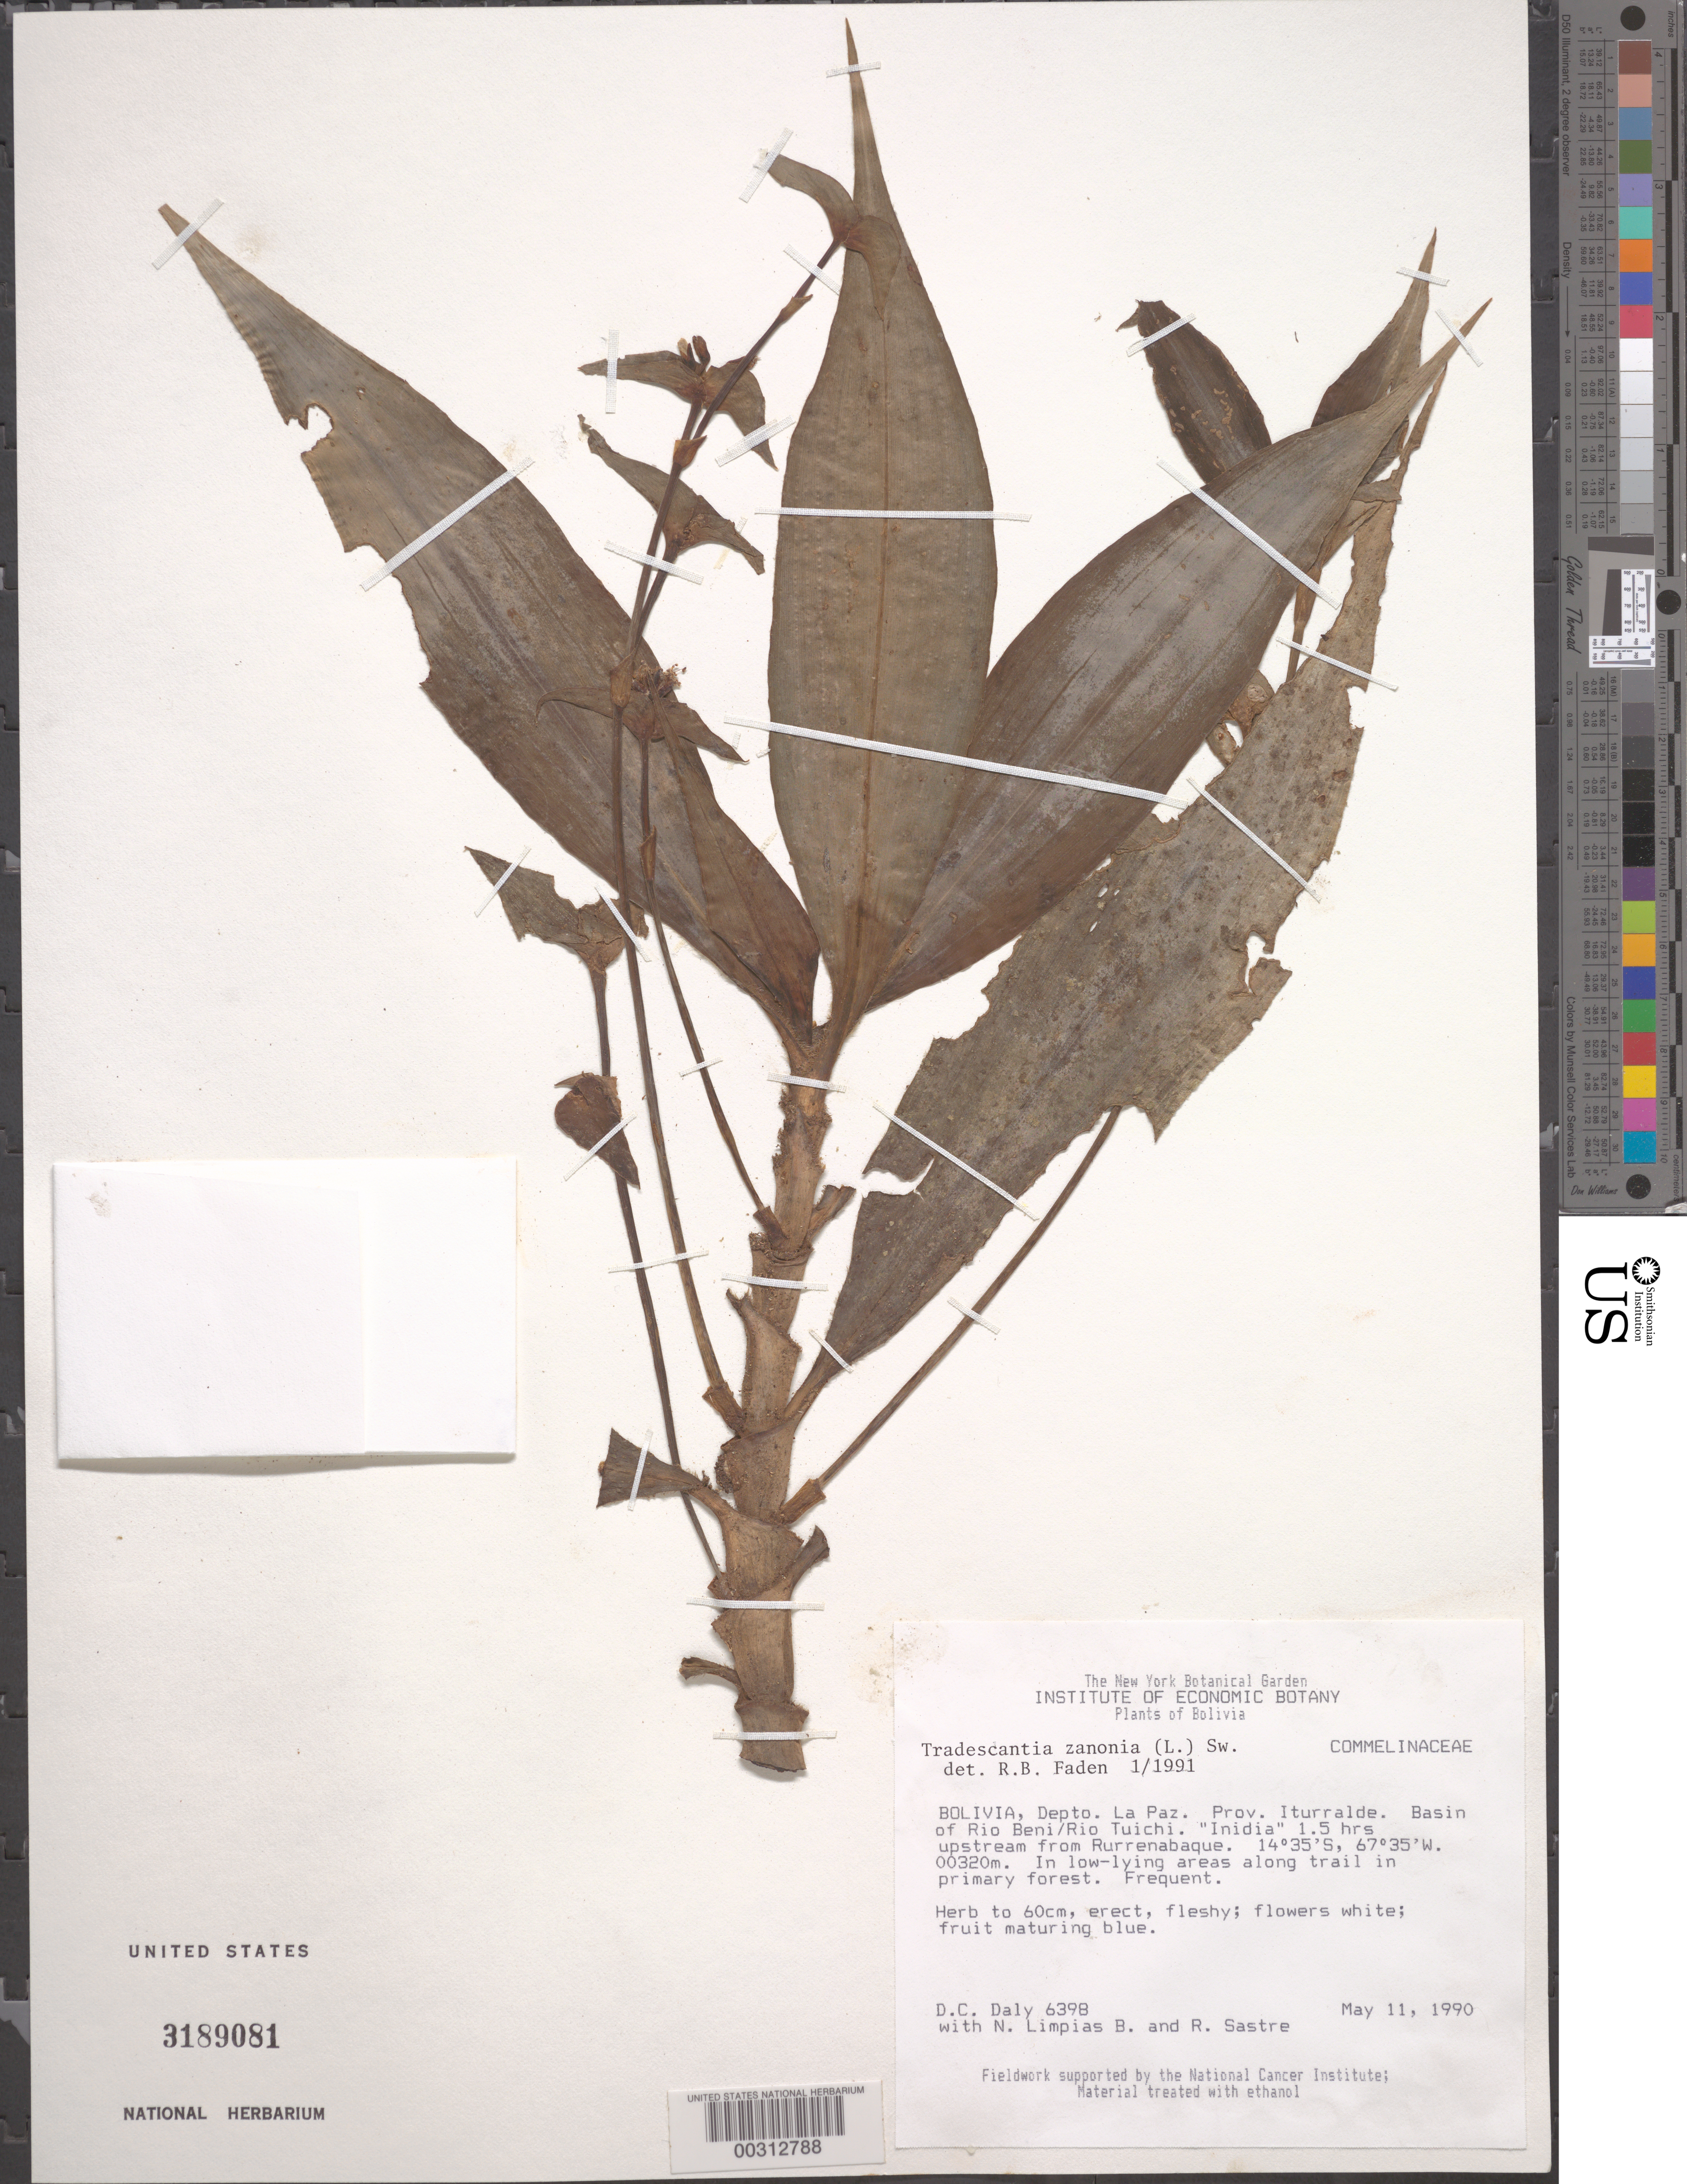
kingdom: Plantae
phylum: Tracheophyta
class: Liliopsida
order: Commelinales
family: Commelinaceae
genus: Tradescantia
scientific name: Tradescantia zanonia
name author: (L.) Sw.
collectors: D. C. Daly, N. Limpias & R. Sastre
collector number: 6398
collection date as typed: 11 May 1990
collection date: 1990-05-11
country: Bolivia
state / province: La Paz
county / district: Iturralde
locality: Rio Beni, Rio Tuichi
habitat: Primary forest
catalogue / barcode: US 3189081